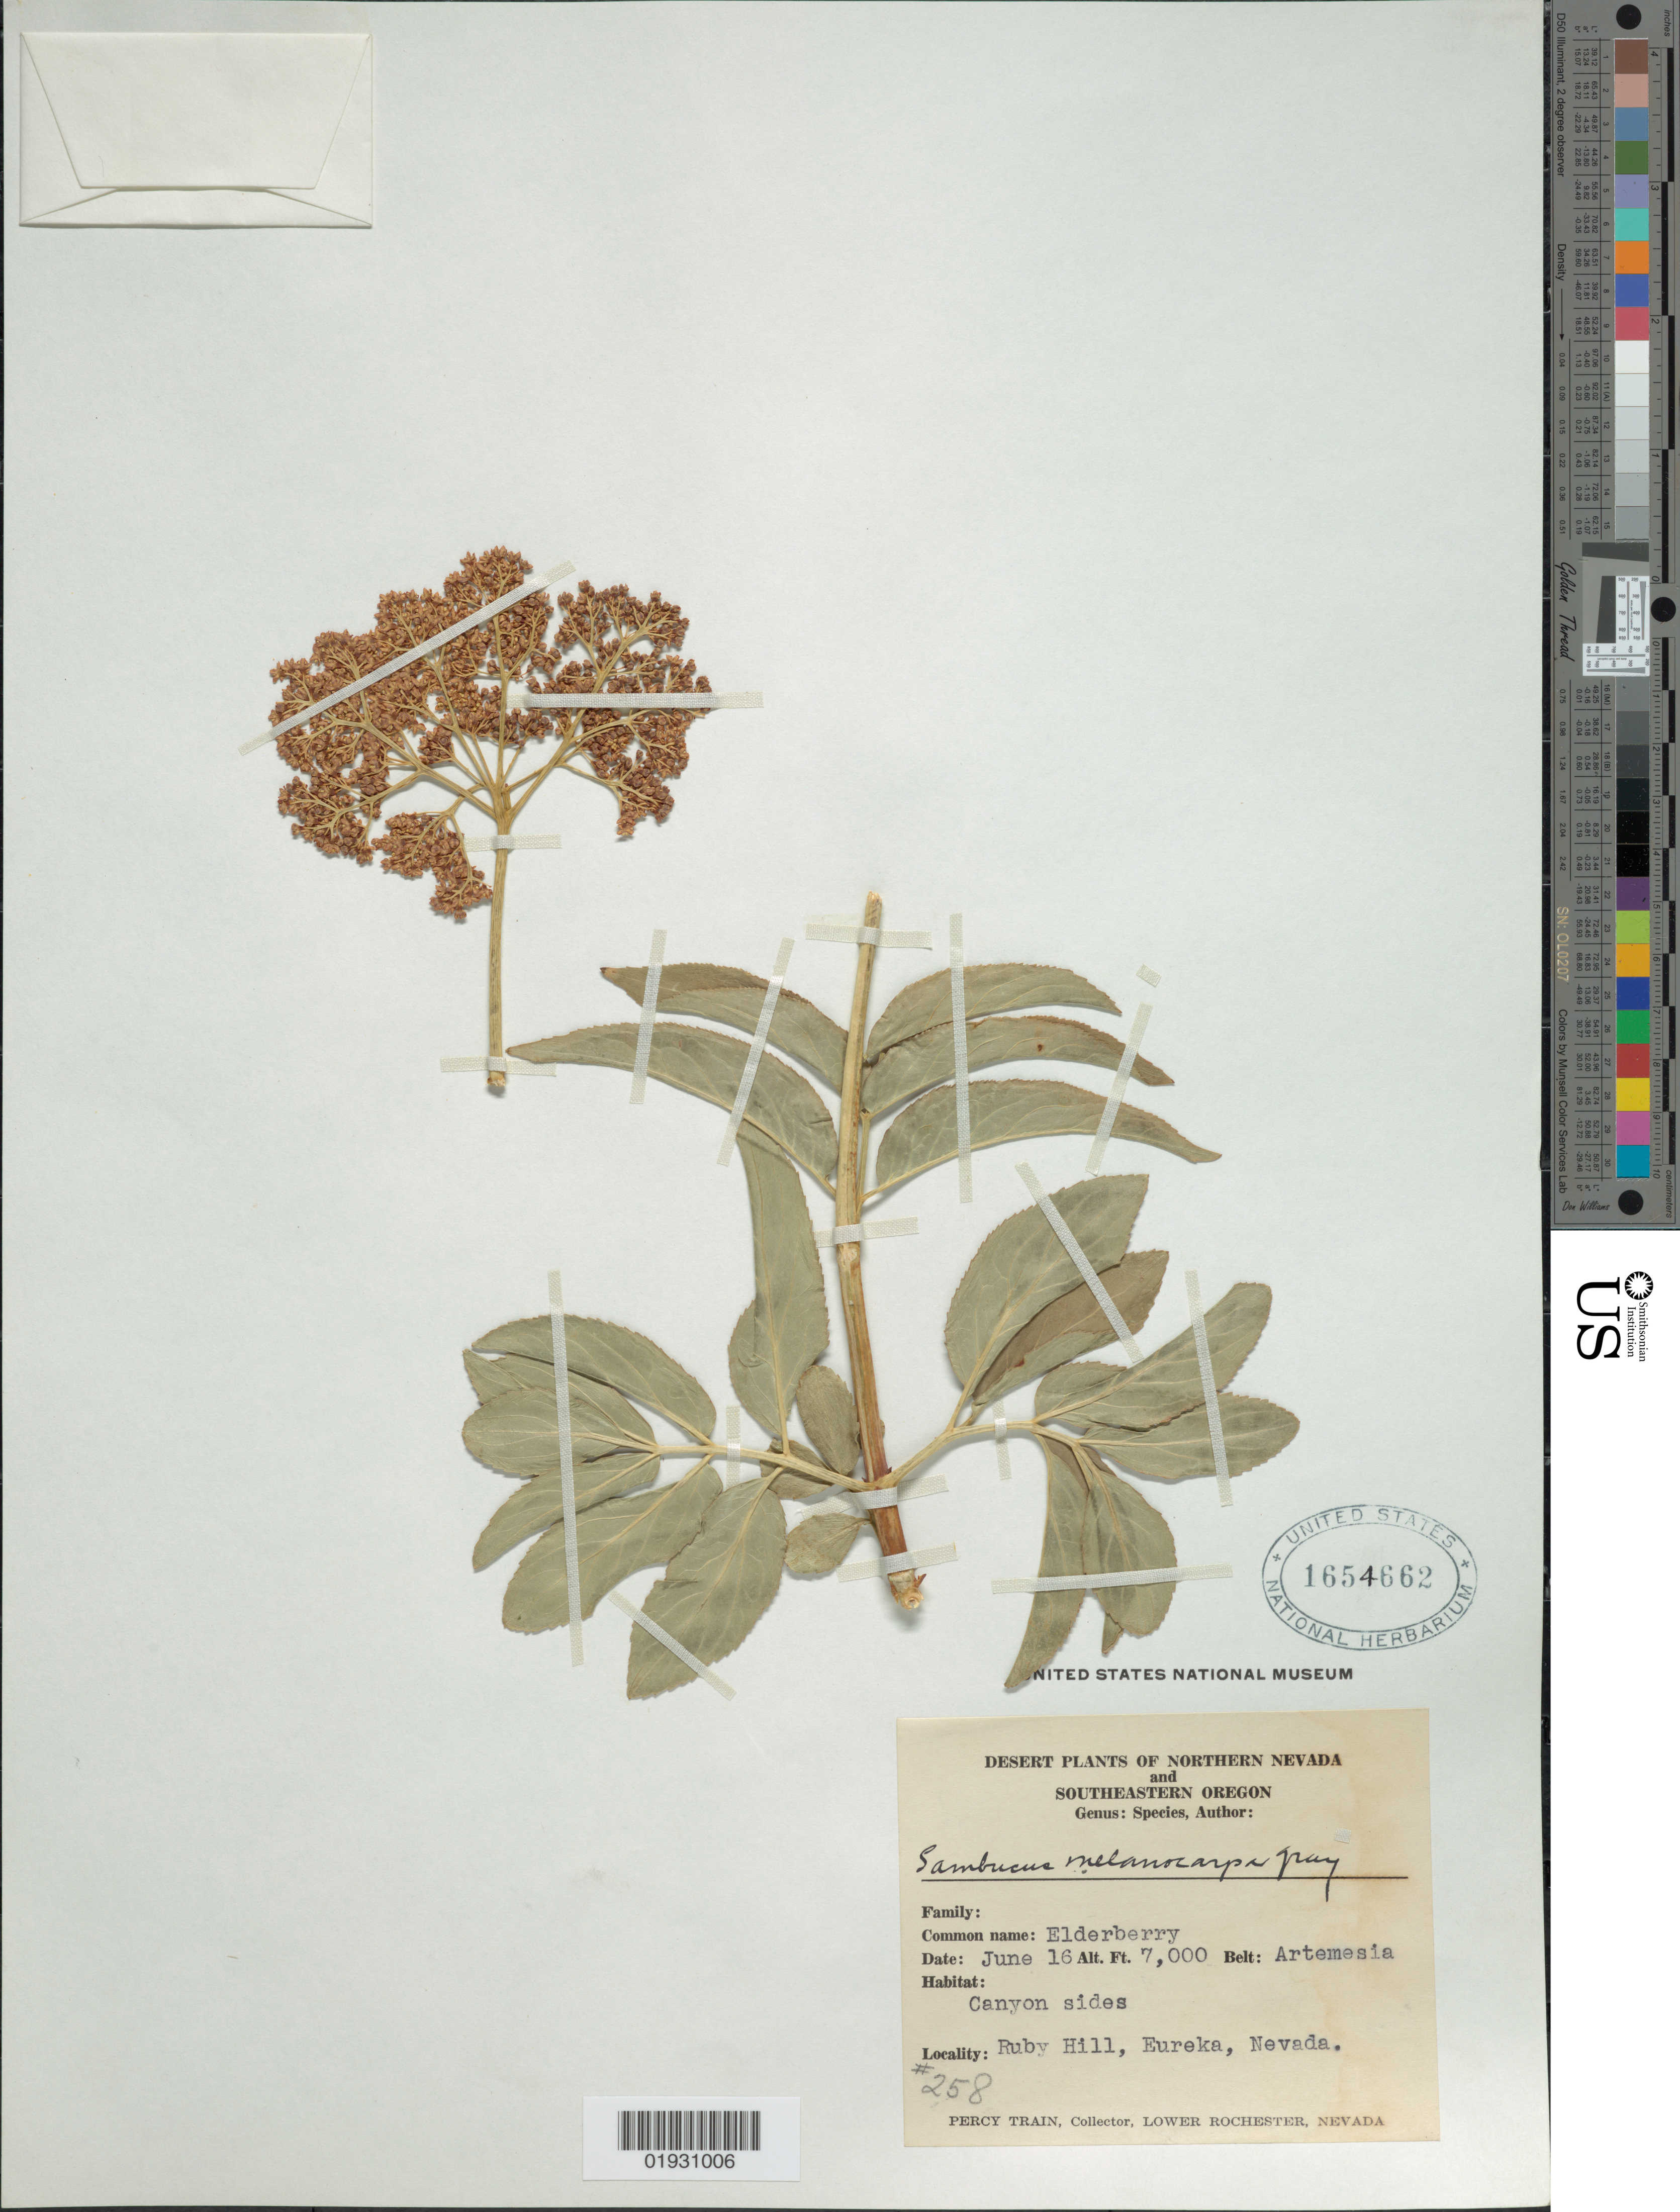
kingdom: Plantae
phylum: Tracheophyta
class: Magnoliopsida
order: Dipsacales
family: Viburnaceae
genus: Sambucus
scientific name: Sambucus melanocarpa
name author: A. Gray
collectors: P. Train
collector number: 258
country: United States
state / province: Nevada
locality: Northern Nevada. Canyon sides. Ruby Hill, Eureka.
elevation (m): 2134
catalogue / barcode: US 1654662